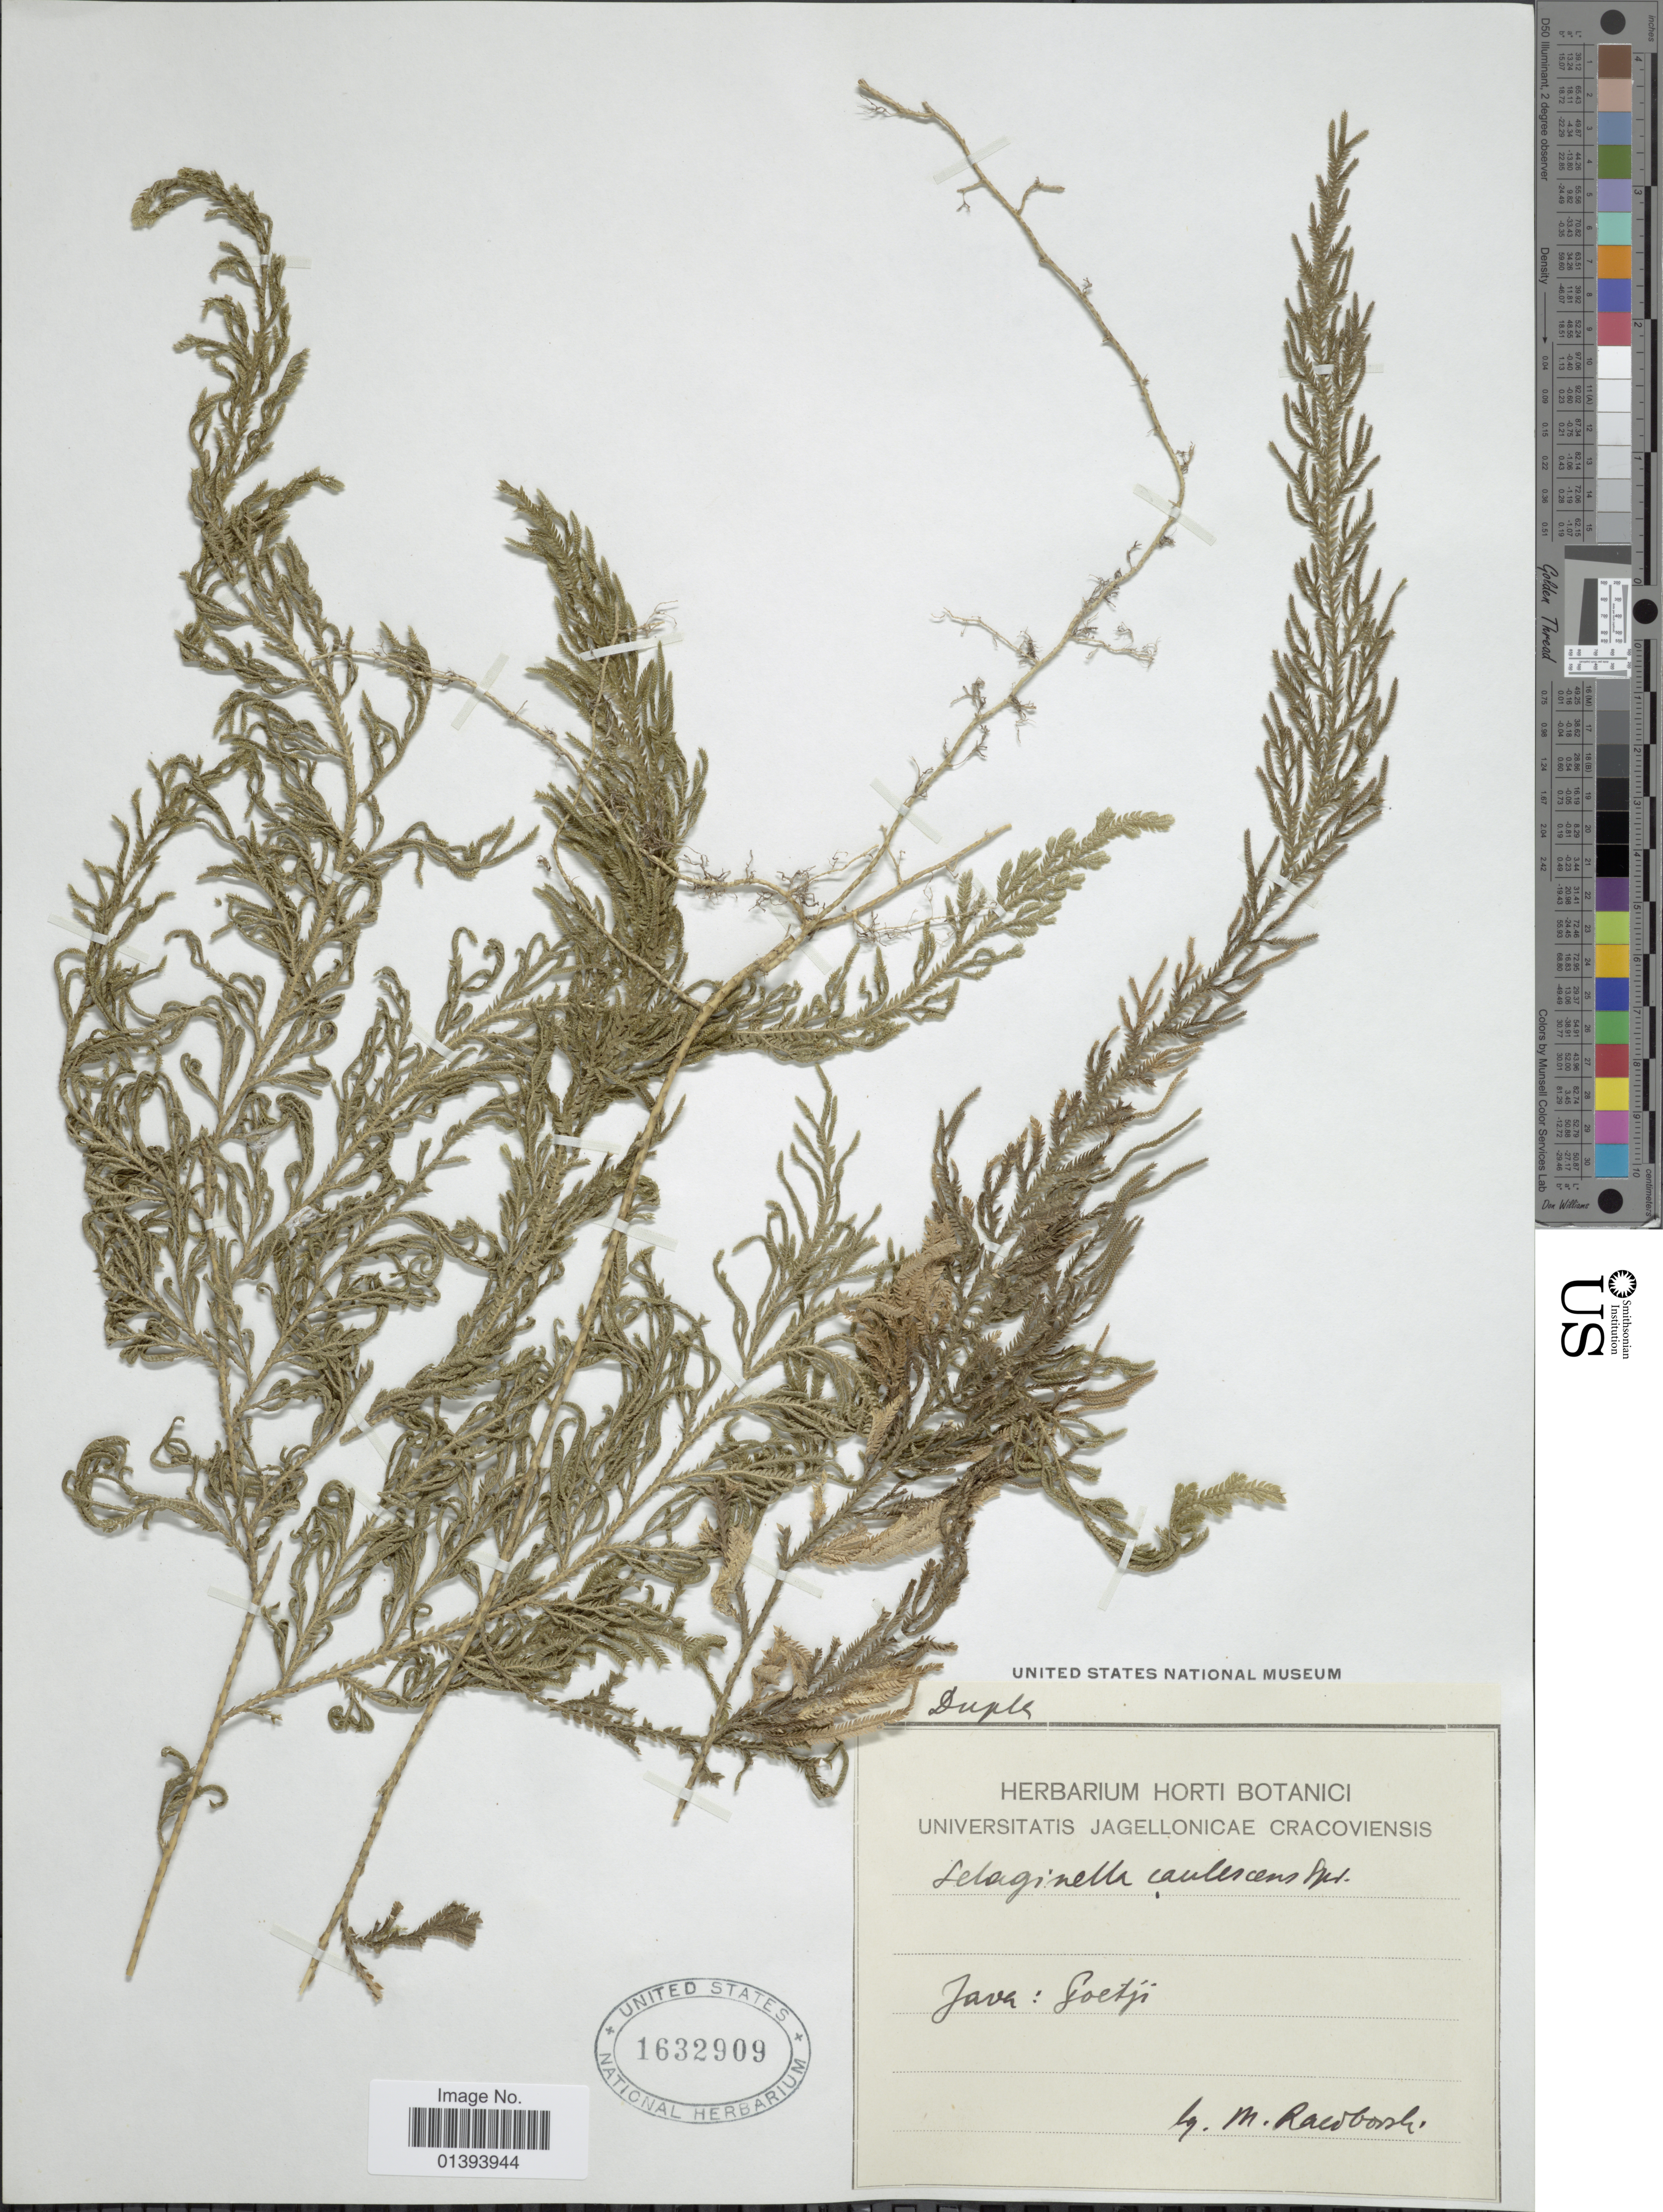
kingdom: Plantae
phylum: Tracheophyta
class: Lycopodiopsida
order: Selaginellales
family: Selaginellaceae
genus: Selaginella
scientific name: Selaginella involvens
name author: (Sw.) Spring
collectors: M. Raciborski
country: Indonesia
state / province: Java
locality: Java: Goetji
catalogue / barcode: US 1632909